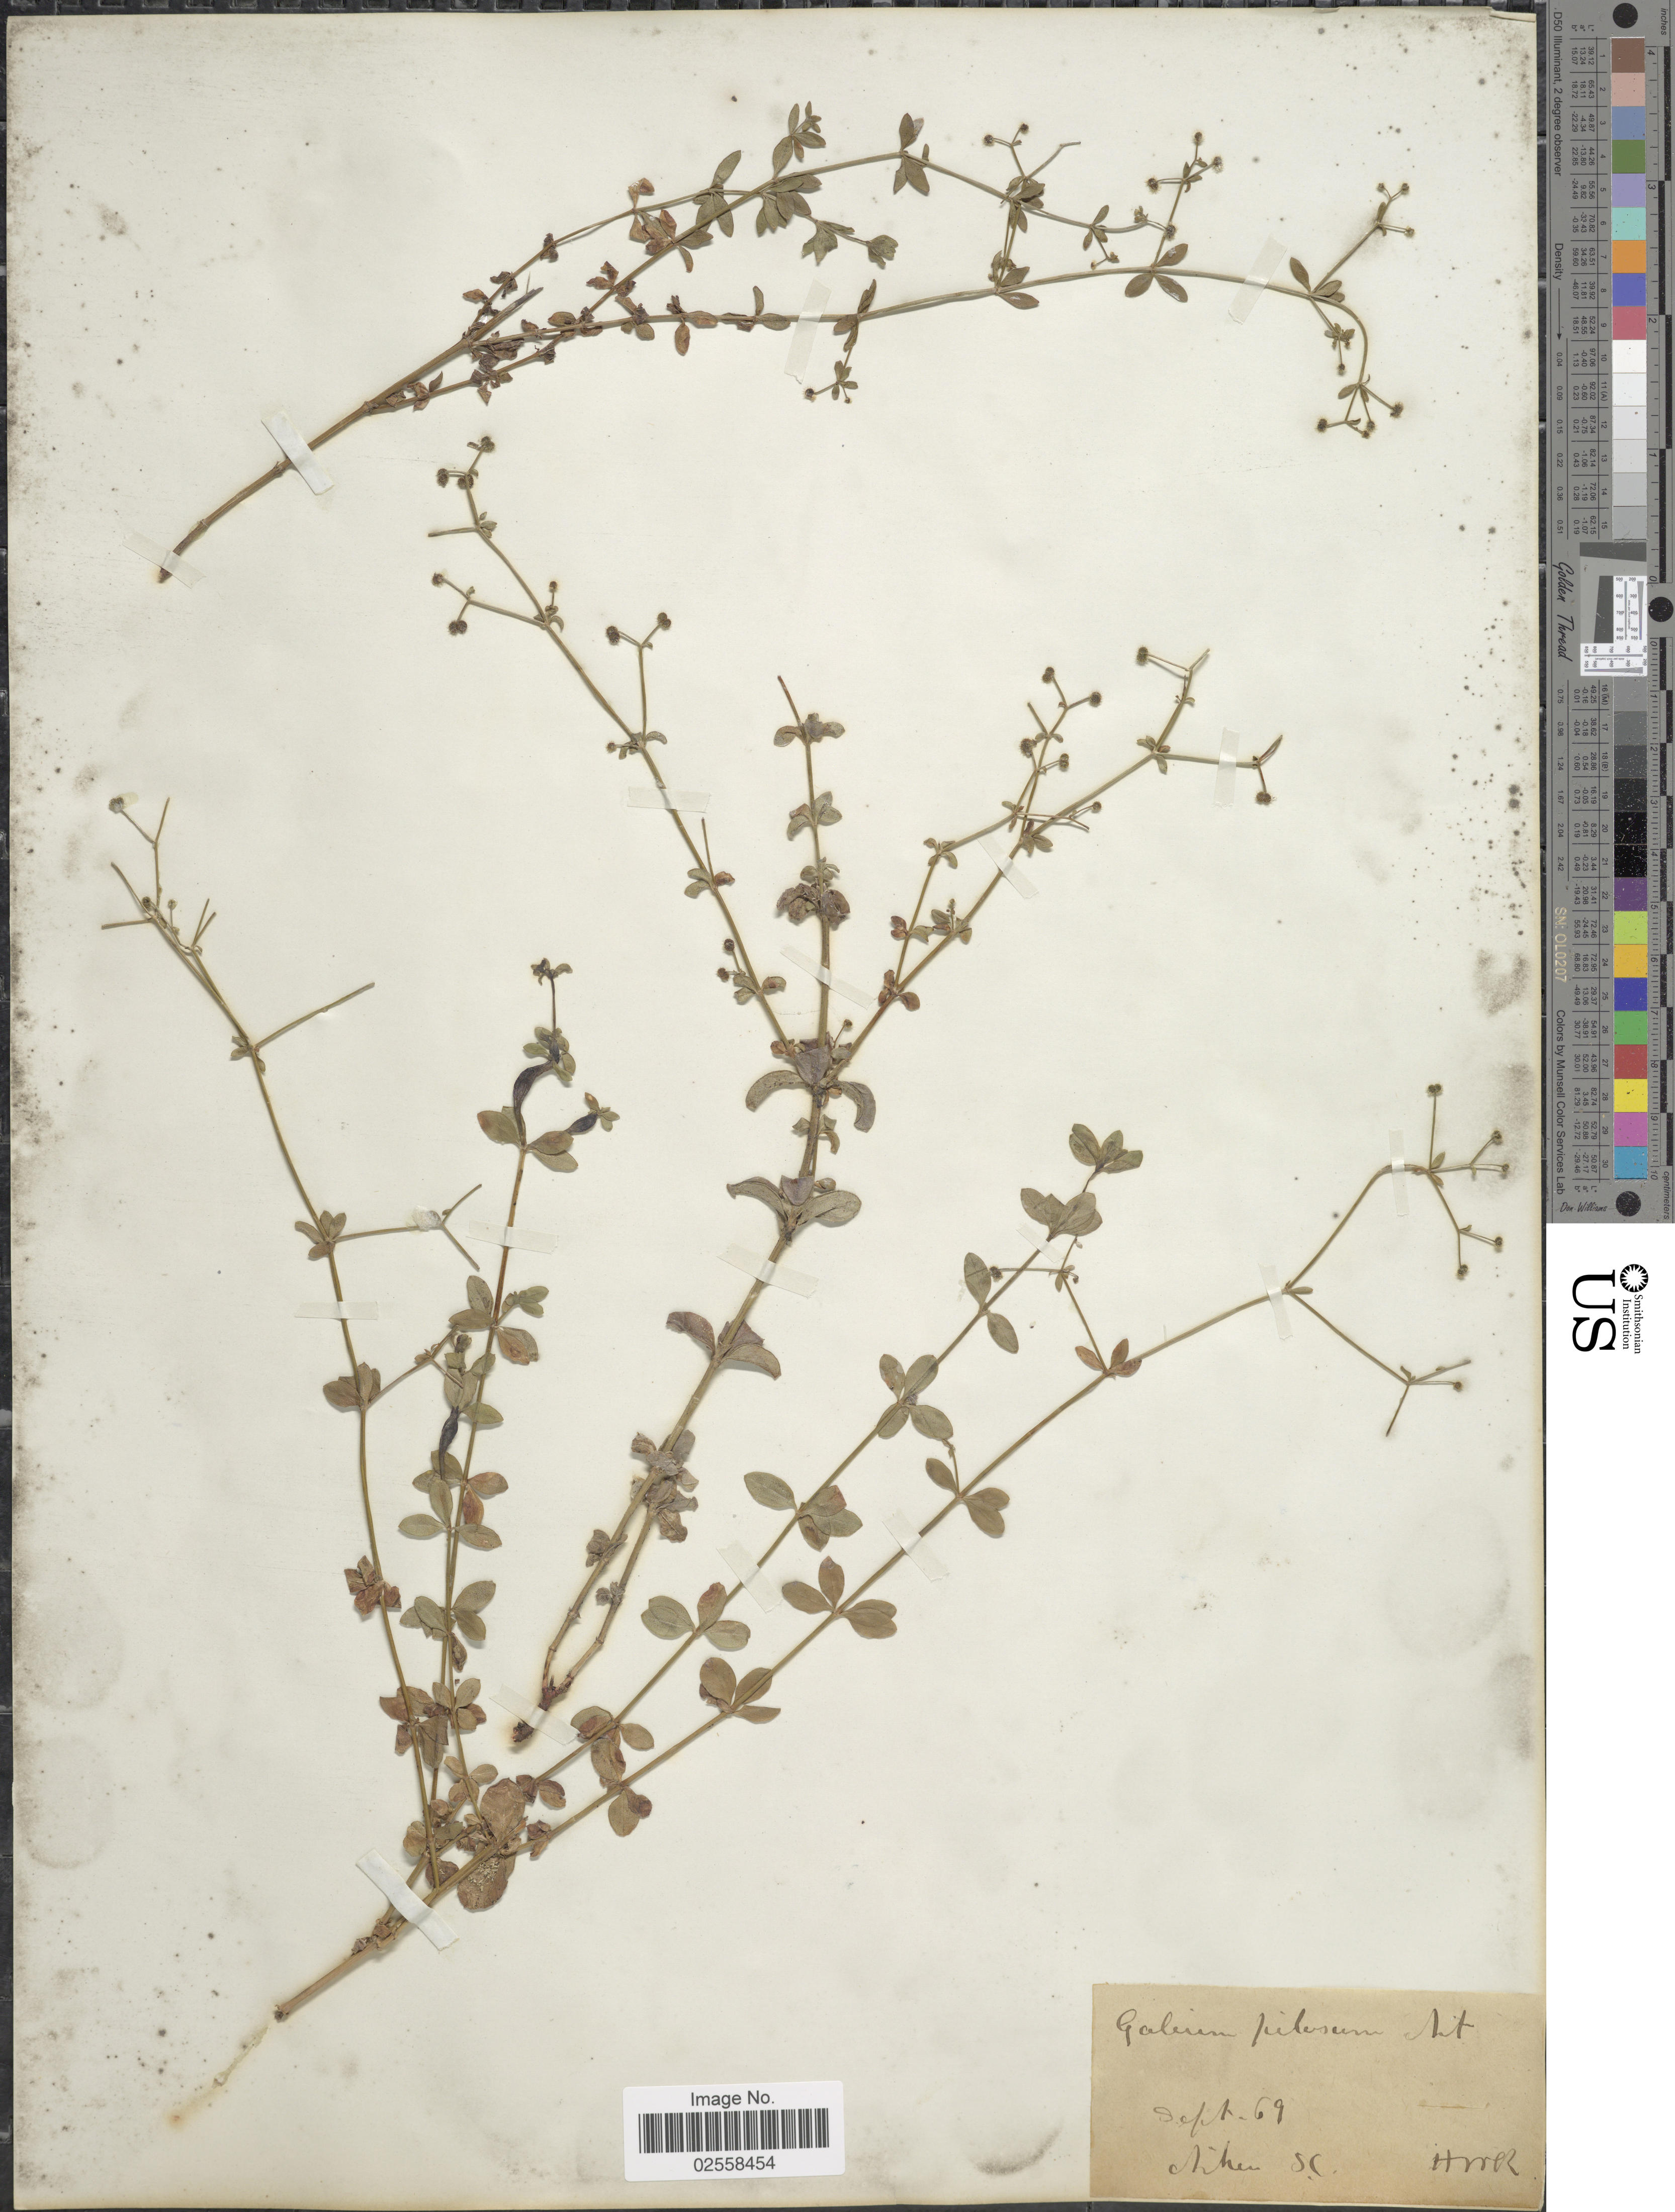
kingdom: Plantae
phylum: Tracheophyta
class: Magnoliopsida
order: Gentianales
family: Rubiaceae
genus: Galium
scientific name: Galium pilosum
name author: Aiton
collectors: H. W. R.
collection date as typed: Transcribed d/m/y: /9/69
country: United States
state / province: South Carolina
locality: Aiken